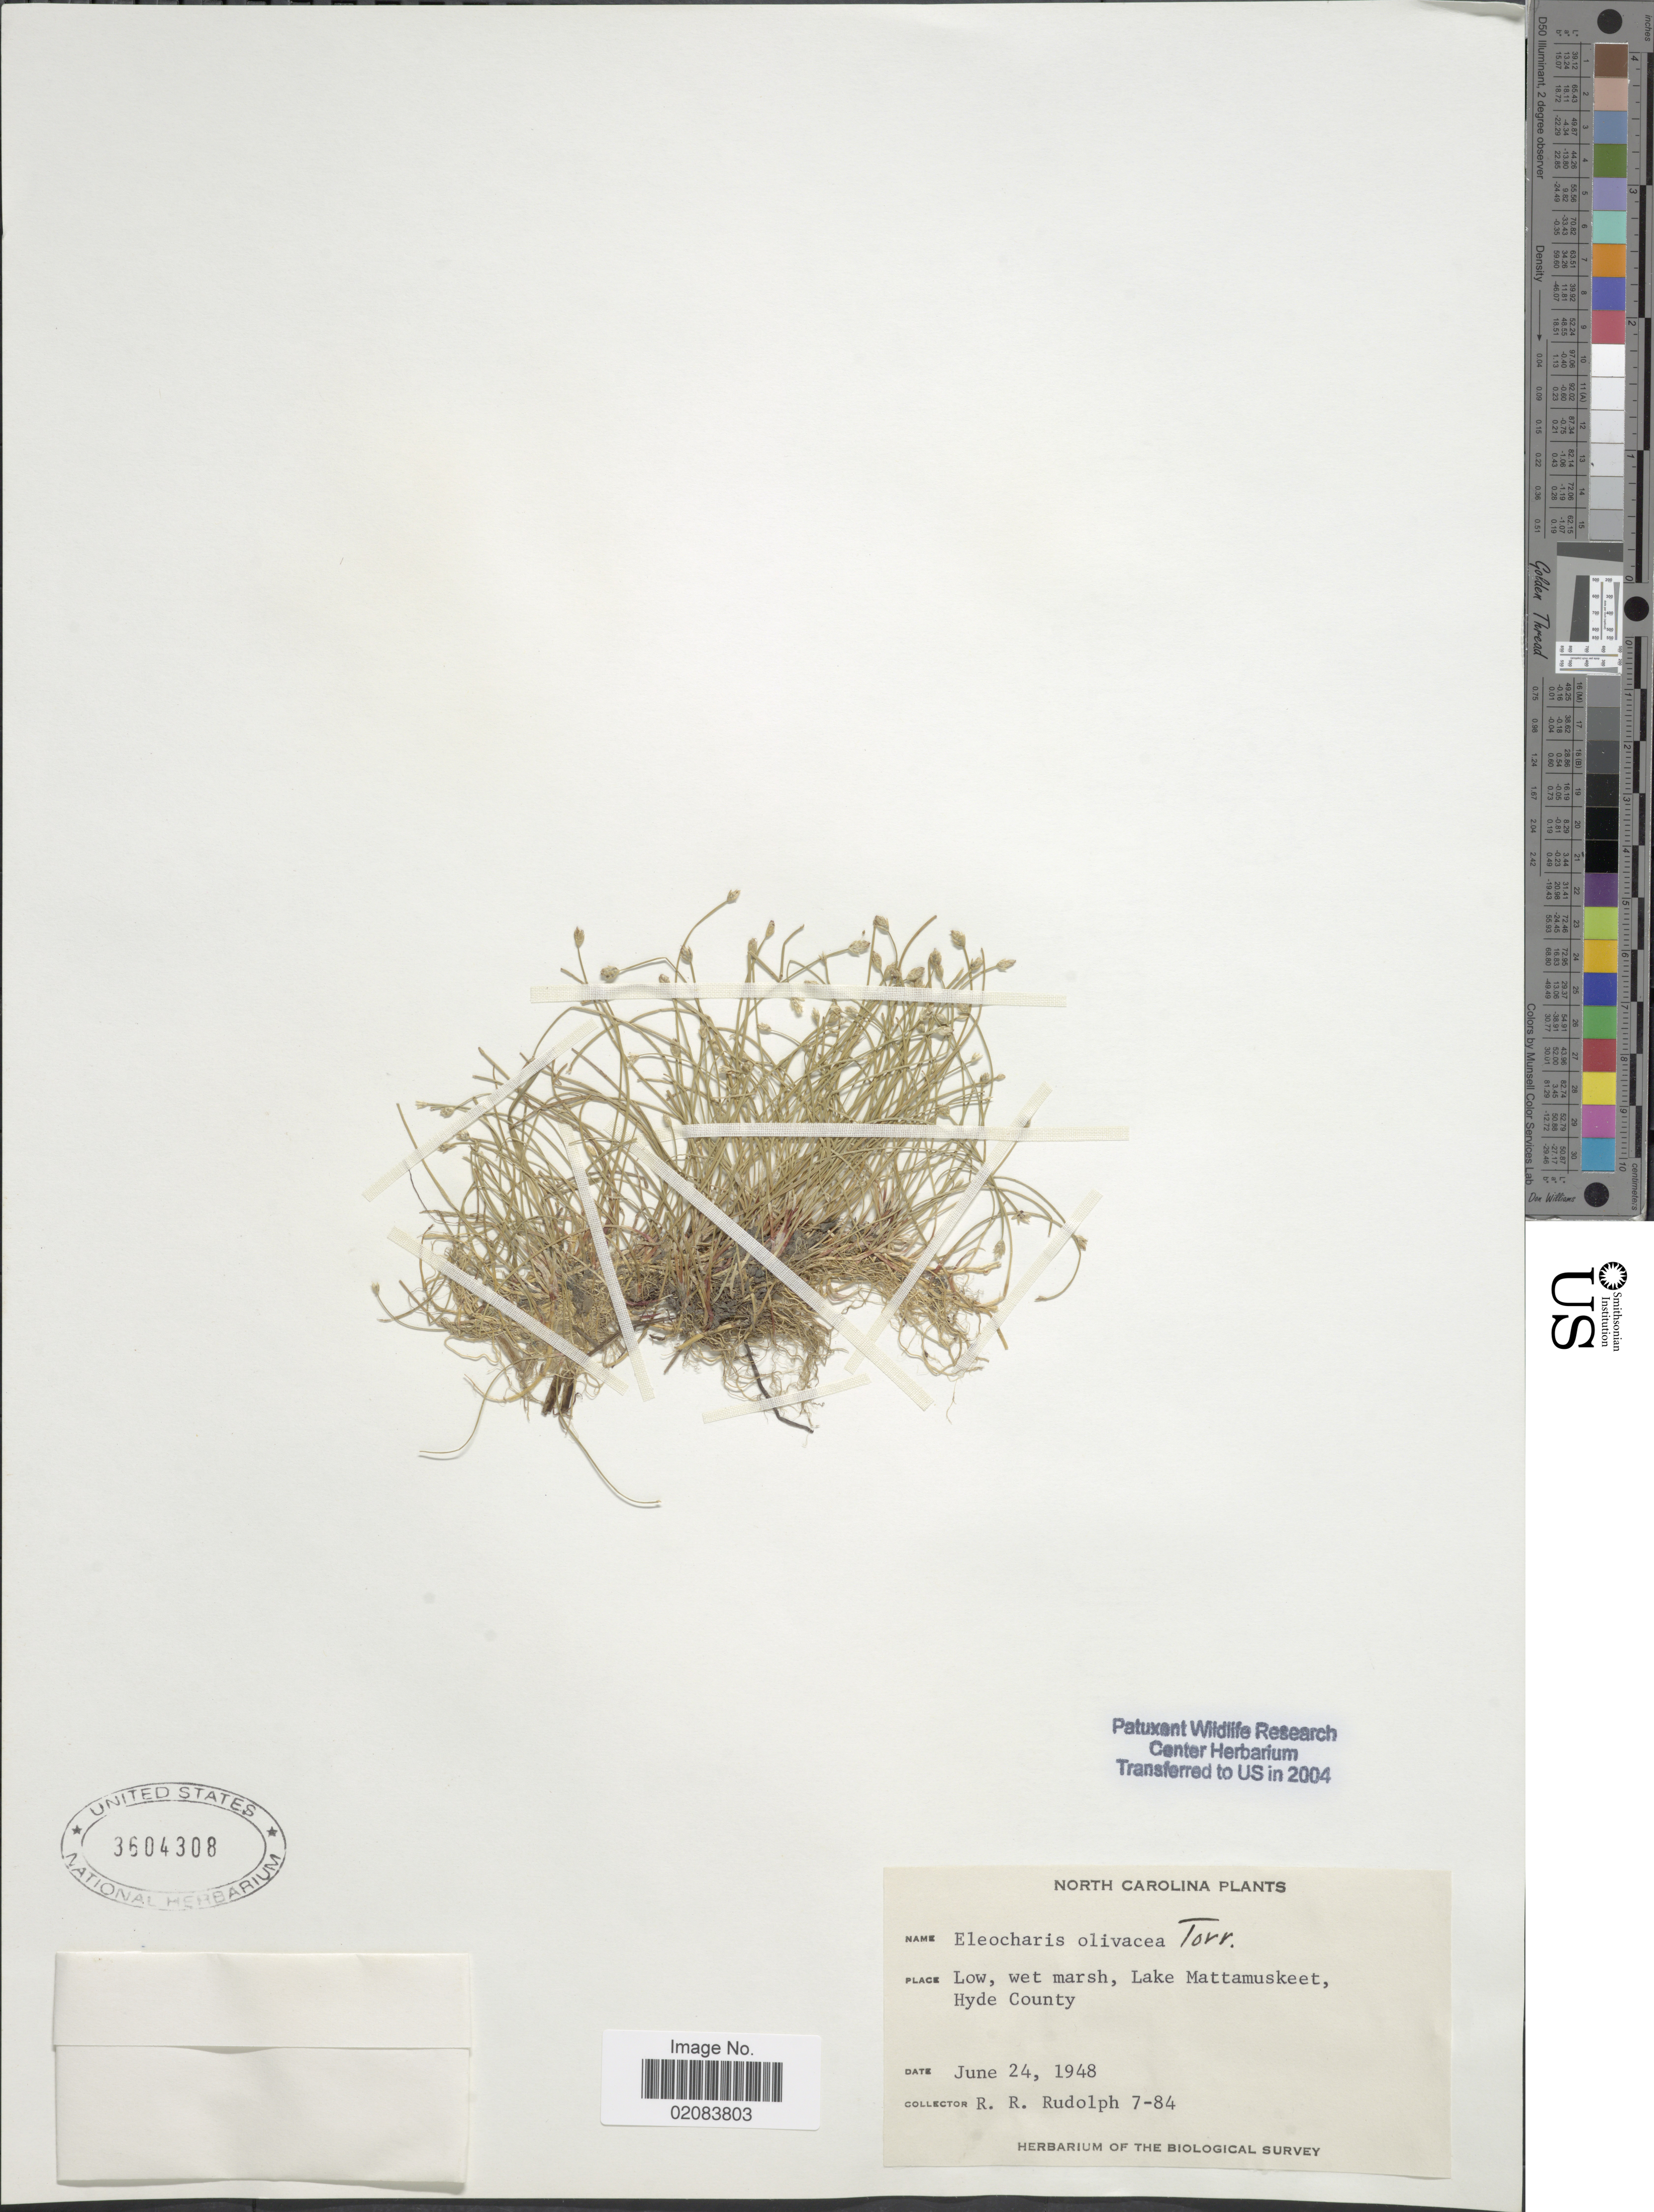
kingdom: Plantae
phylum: Tracheophyta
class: Liliopsida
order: Poales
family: Cyperaceae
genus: Eleocharis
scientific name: Eleocharis olivacea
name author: Torr.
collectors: R. Rudolph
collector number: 7-84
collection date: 1948-06-24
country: United States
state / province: North Carolina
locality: Lake Mattamuskeet, Hyde County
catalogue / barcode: US 3604308